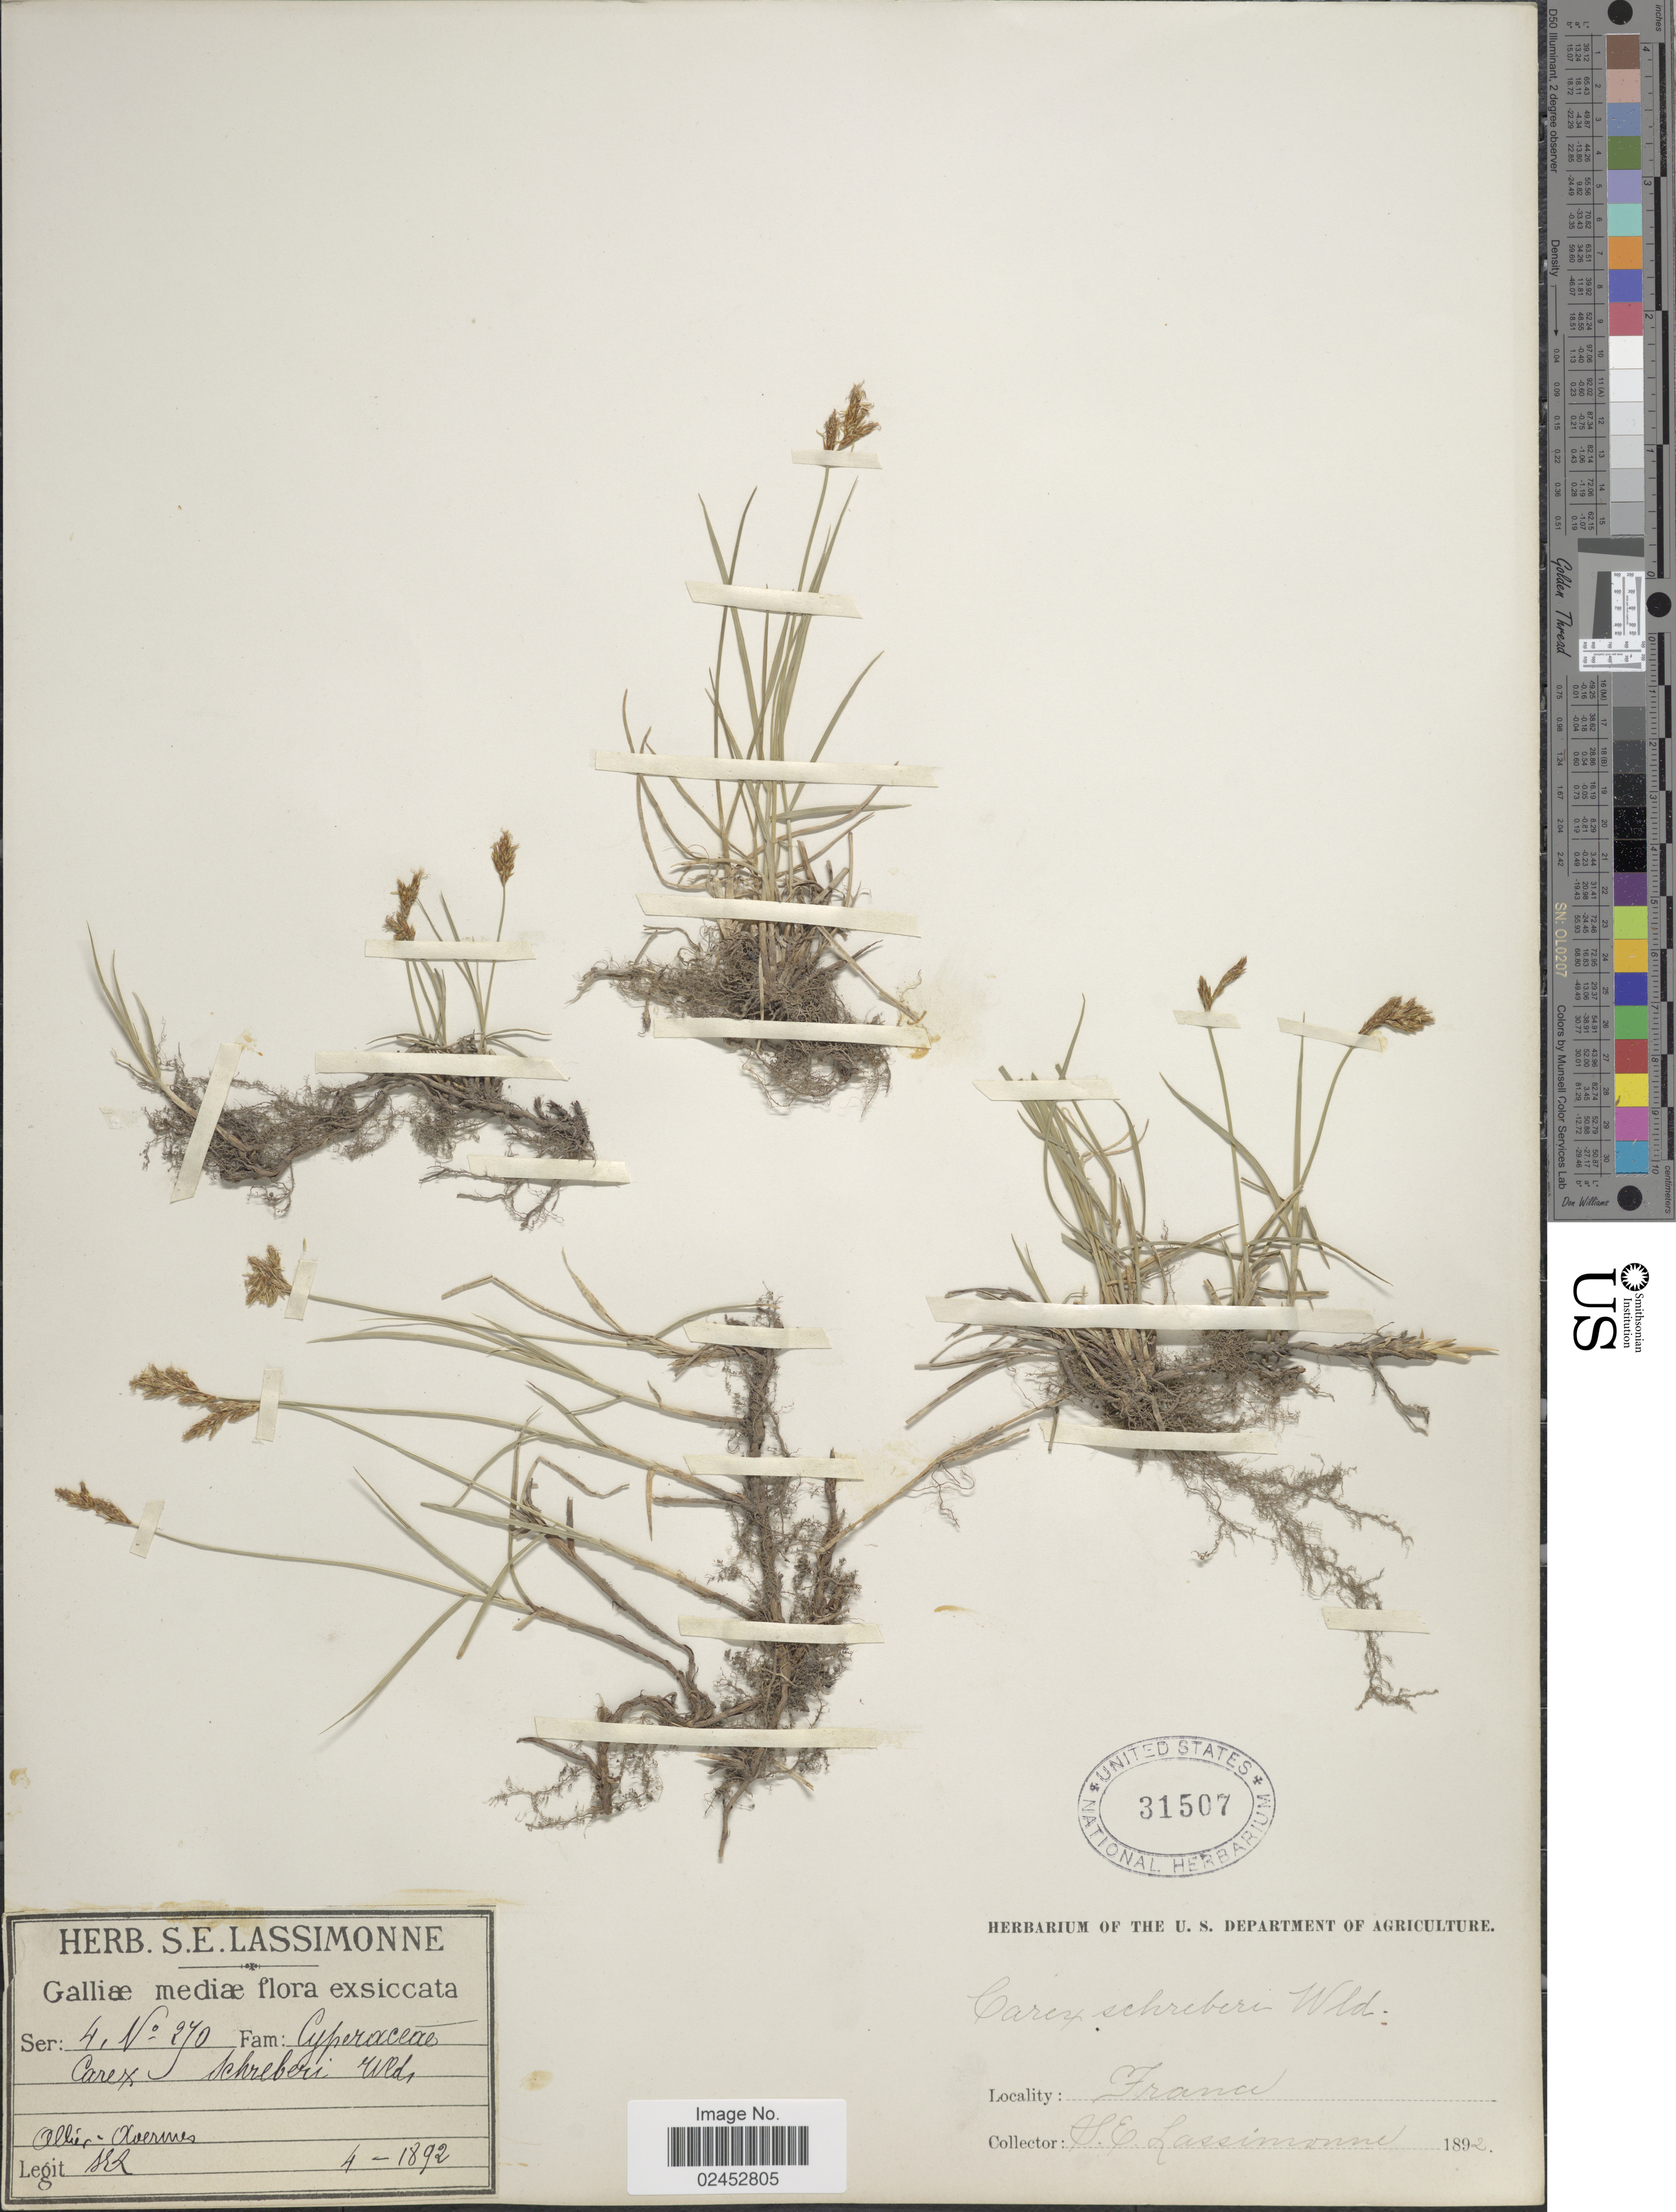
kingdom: Plantae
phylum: Tracheophyta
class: Liliopsida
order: Poales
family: Cyperaceae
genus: Carex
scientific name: Carex praecox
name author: Schreb.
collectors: S. Lassimonne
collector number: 270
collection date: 1892-04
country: France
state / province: Auvergne-Rhône-Alpes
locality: Galliae mediae, Allier-Avermes.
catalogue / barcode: US 31507